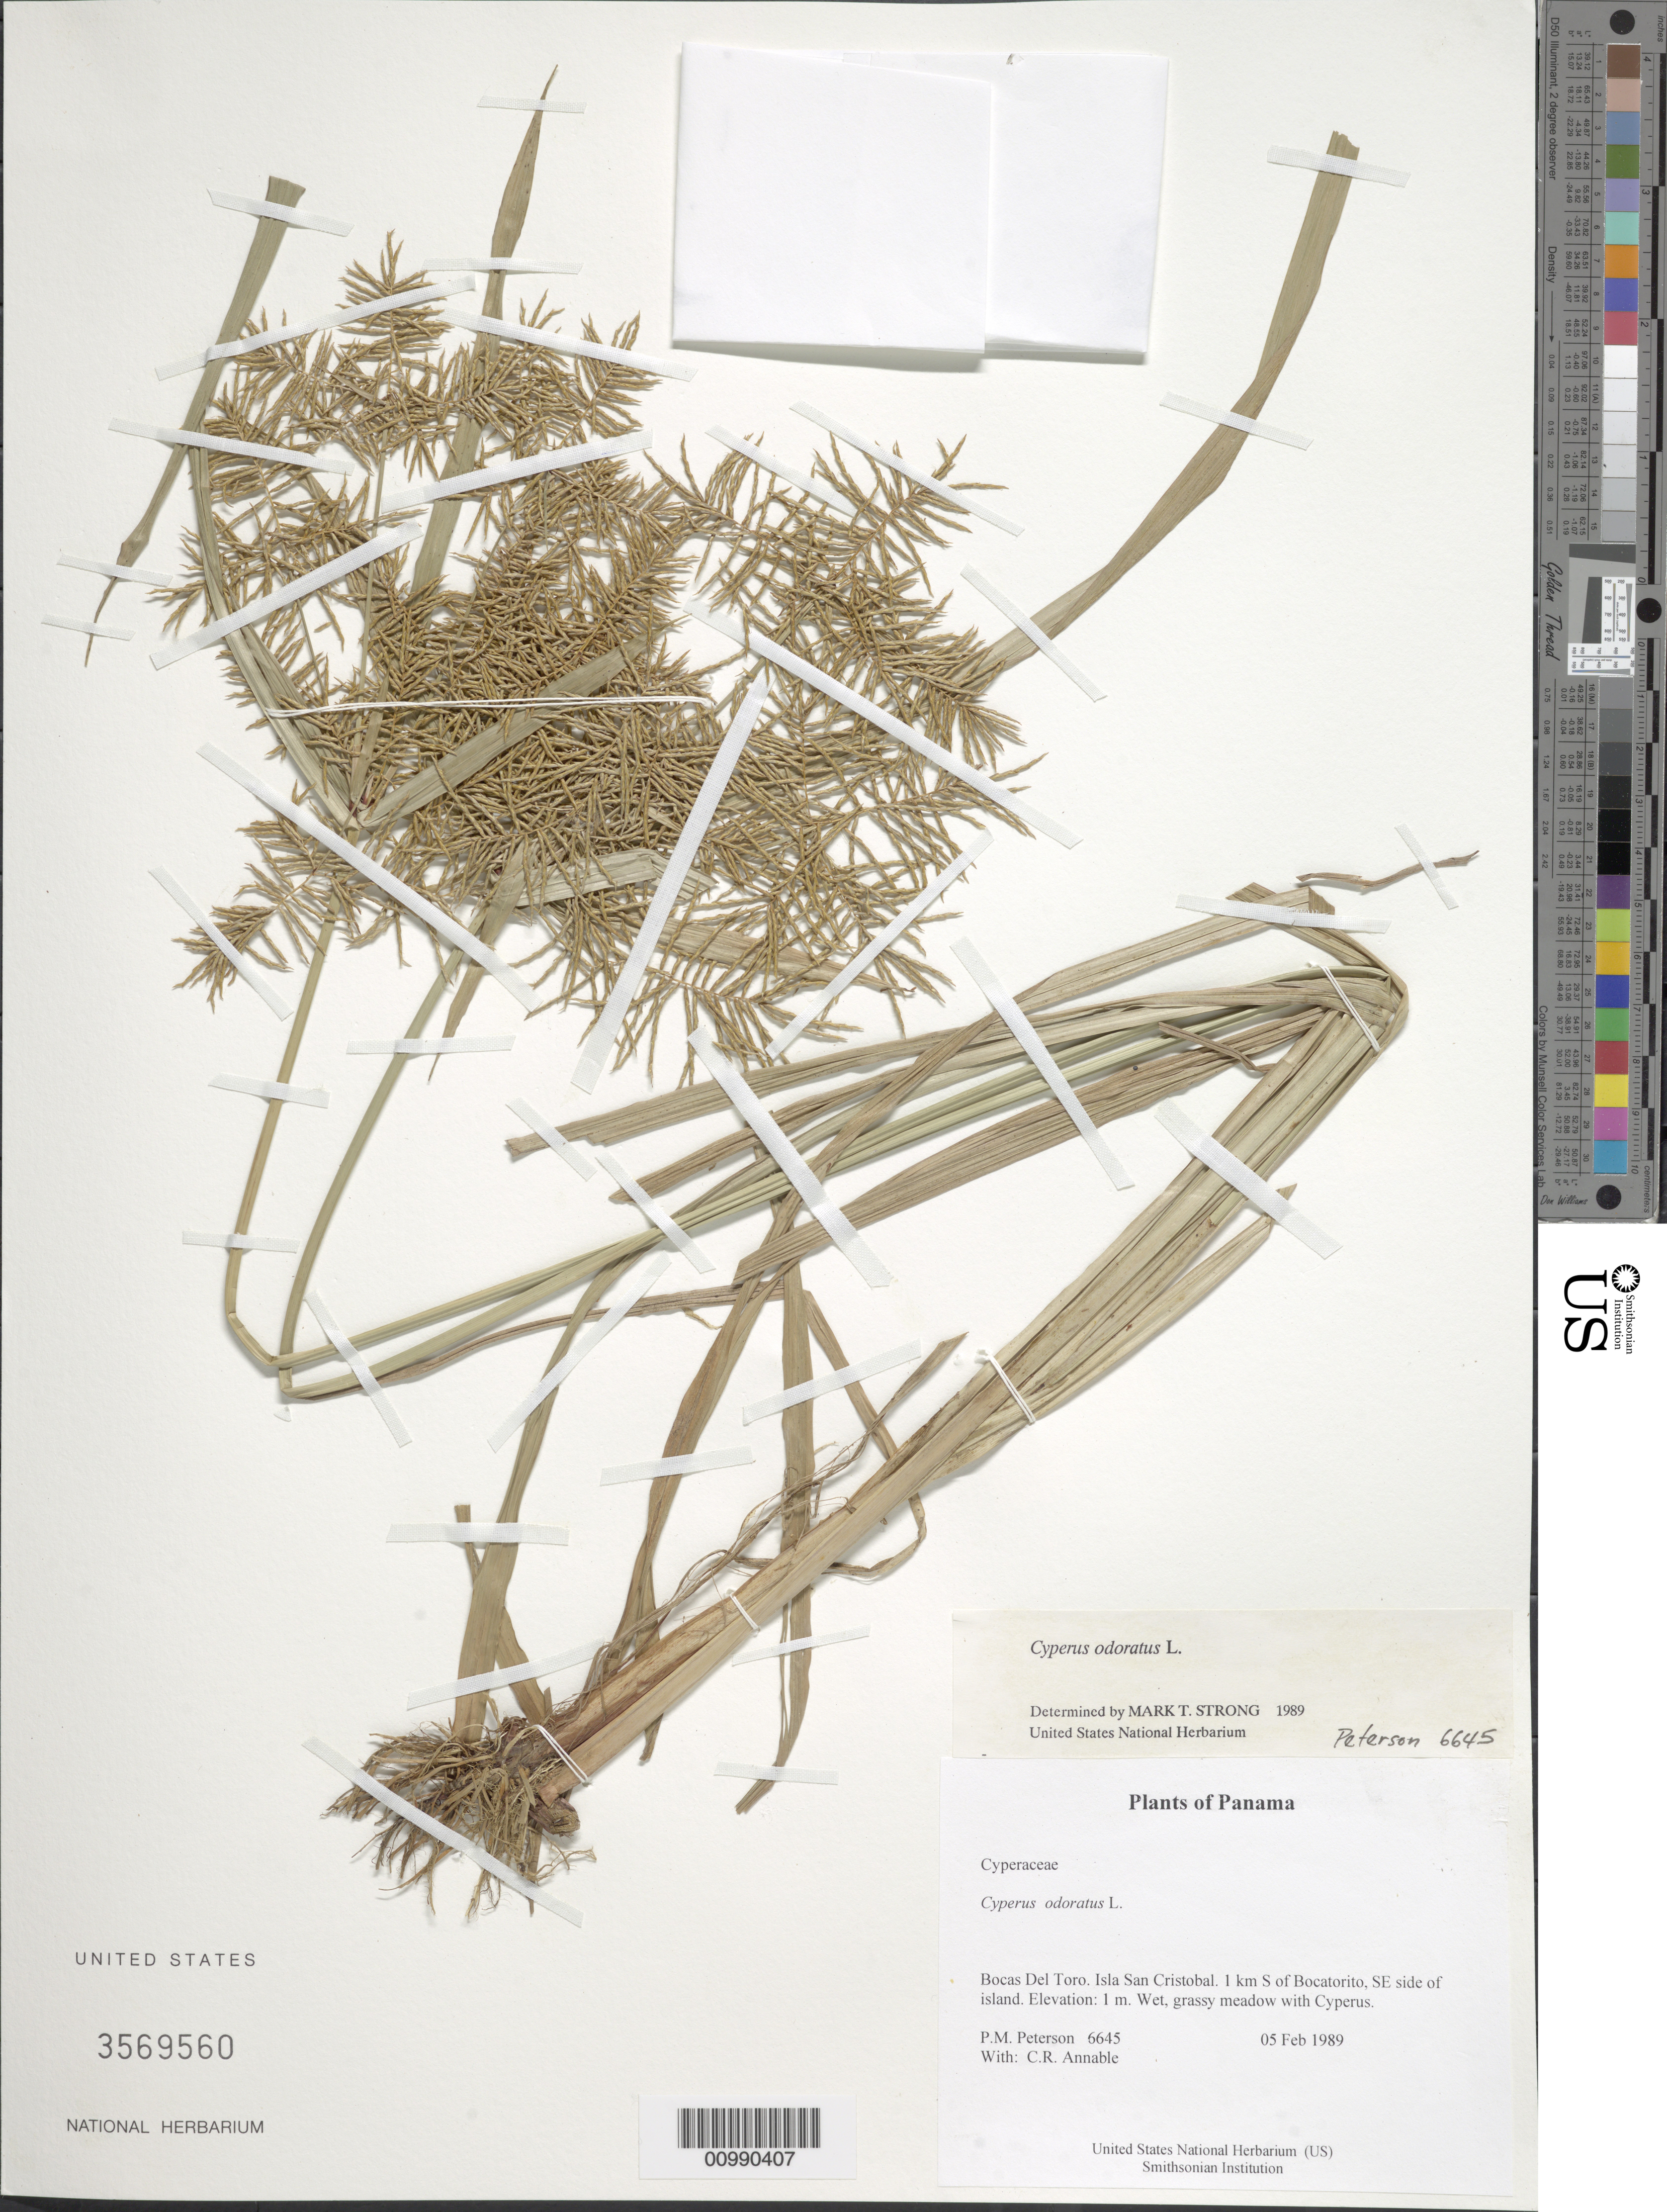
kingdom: Plantae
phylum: Tracheophyta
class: Liliopsida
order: Poales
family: Cyperaceae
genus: Cyperus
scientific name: Cyperus odoratus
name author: L.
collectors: P. M. Peterson & C. R. Annable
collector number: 06645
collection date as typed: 05 Feb 1989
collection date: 1989-02-05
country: Panama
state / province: Bocas del Toro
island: San Cristobal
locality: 1 km S of Bocatorito, SE side of island.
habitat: Wet, grassy meadow with Cyperus.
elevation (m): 1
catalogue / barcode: US 3569560